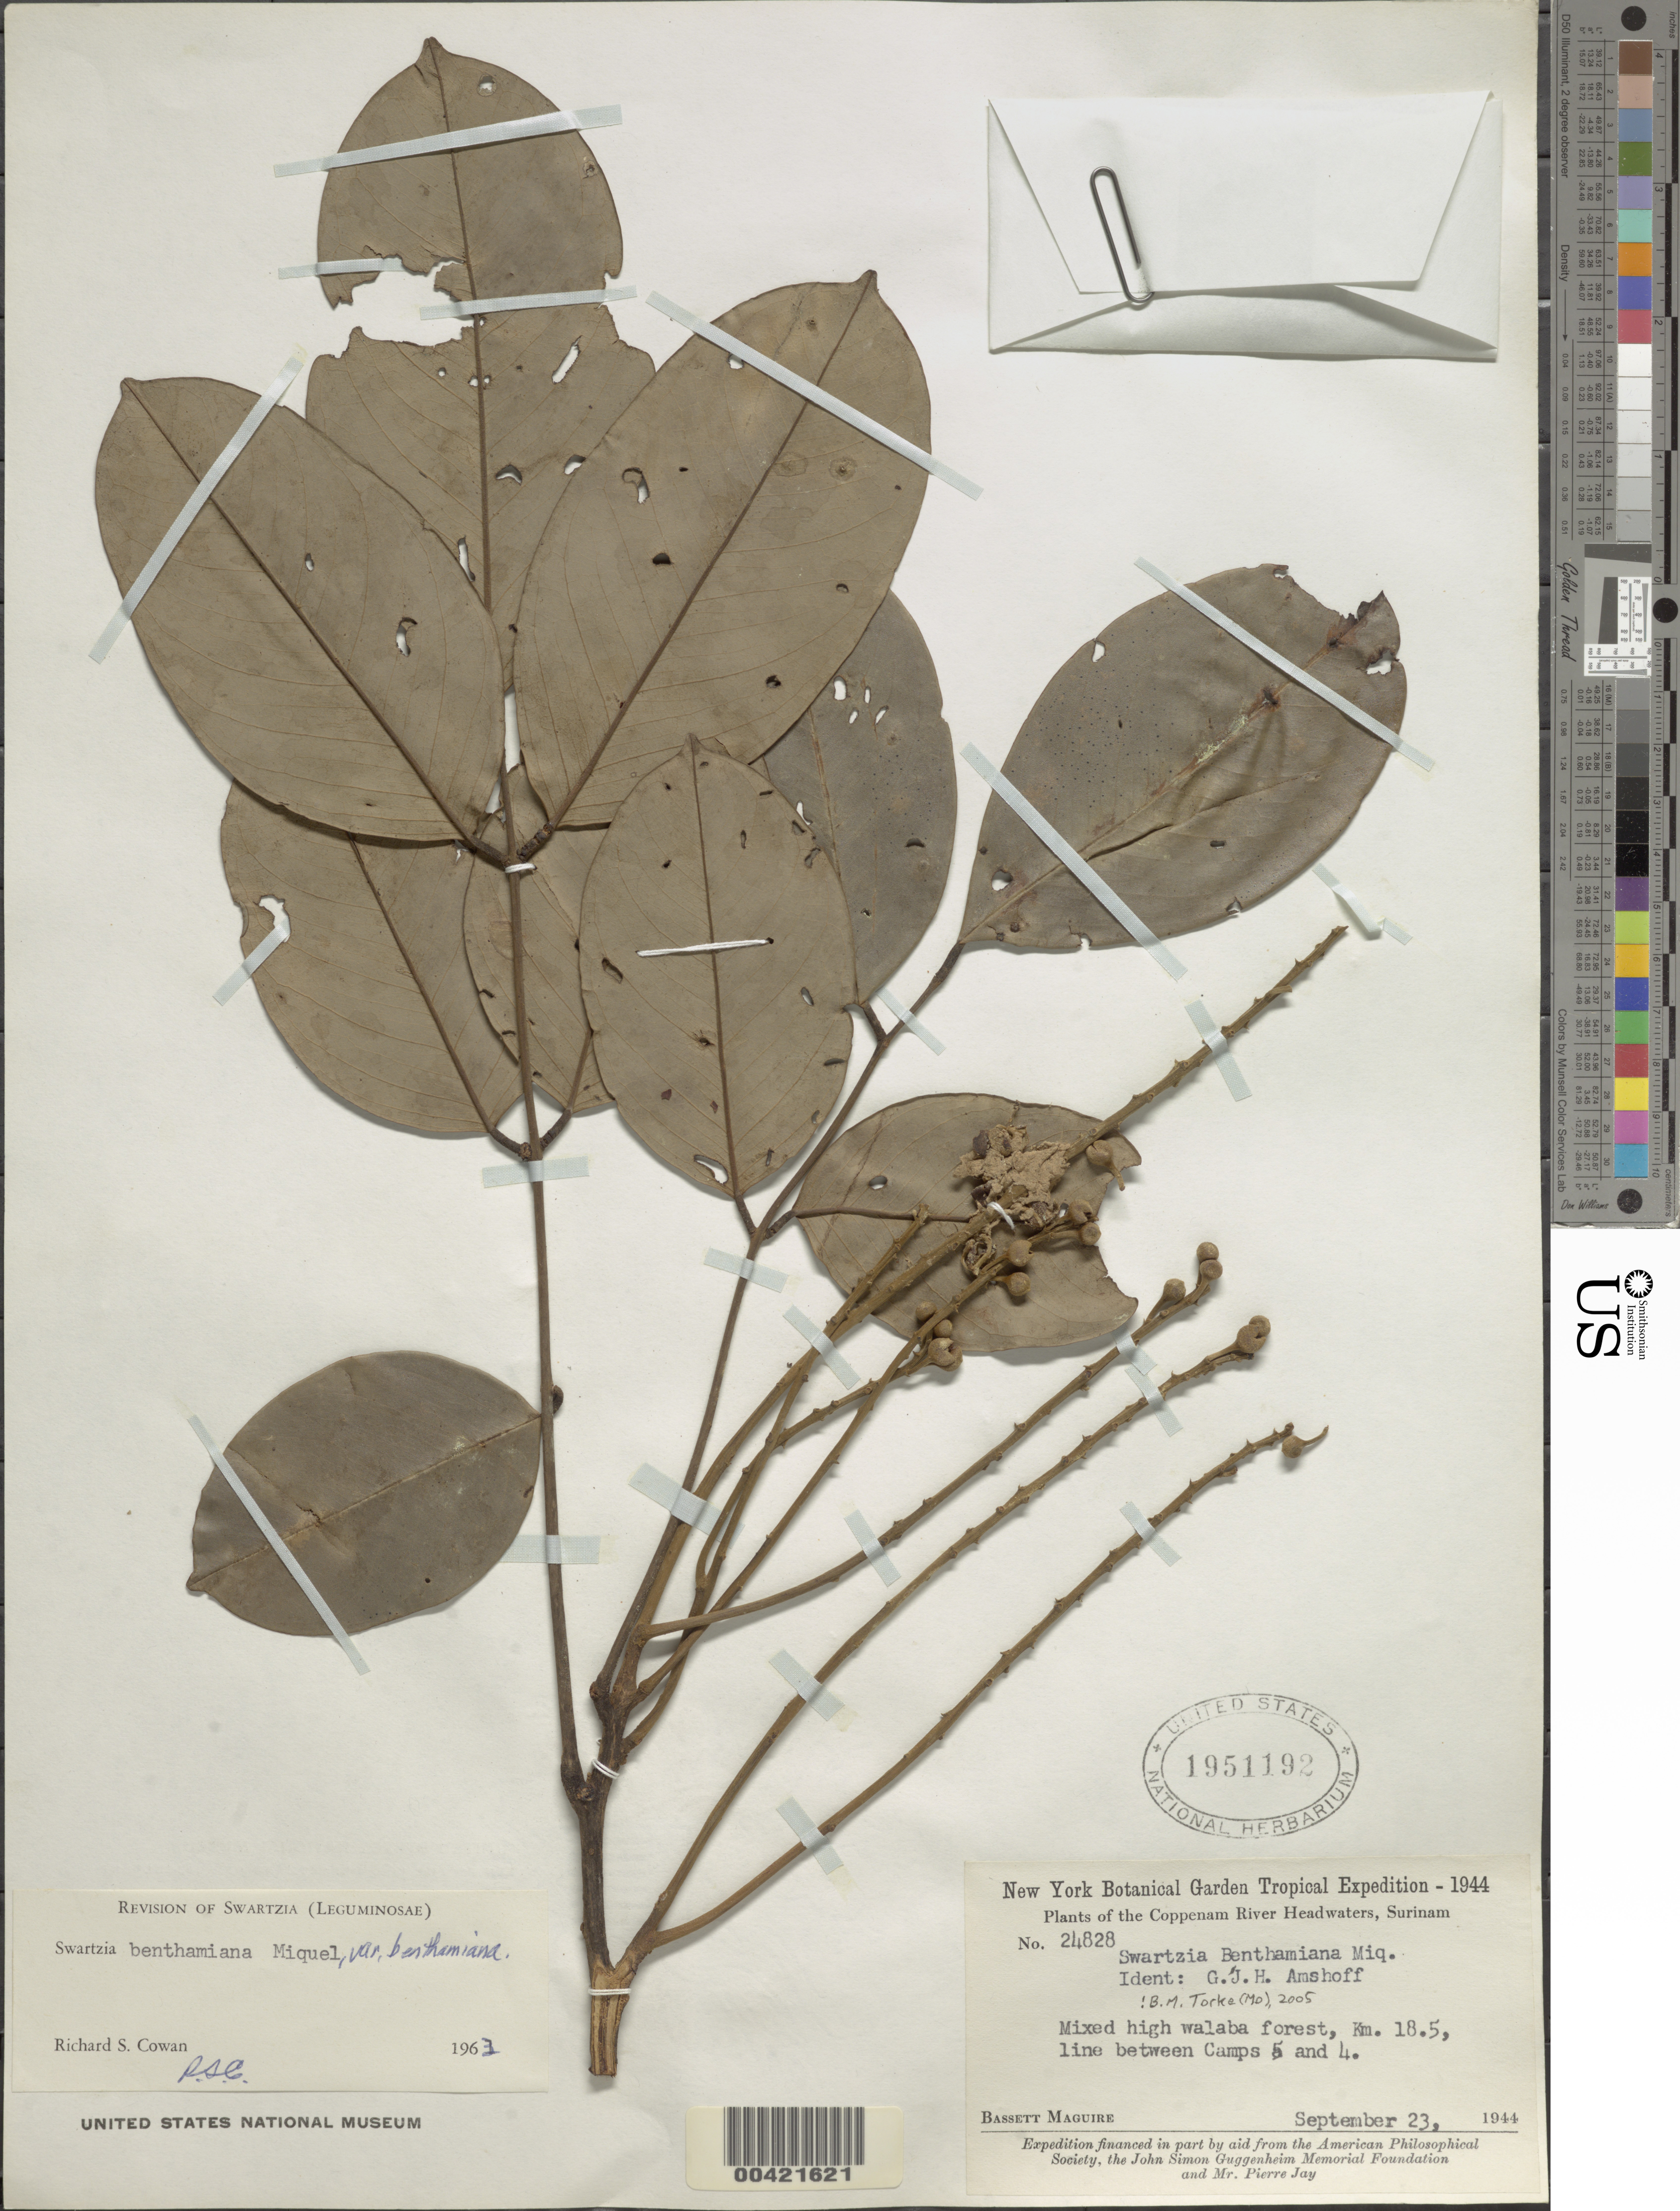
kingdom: Plantae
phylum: Tracheophyta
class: Magnoliopsida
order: Fabales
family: Fabaceae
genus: Swartzia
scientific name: Swartzia benthamiana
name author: Miq.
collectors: B. Maguire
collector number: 24828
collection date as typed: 23 Sep 1944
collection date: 1944-09-23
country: Suriname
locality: Coppenam river headwaters; km. 18.5, line between camps 5 and 4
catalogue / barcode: US 1951192